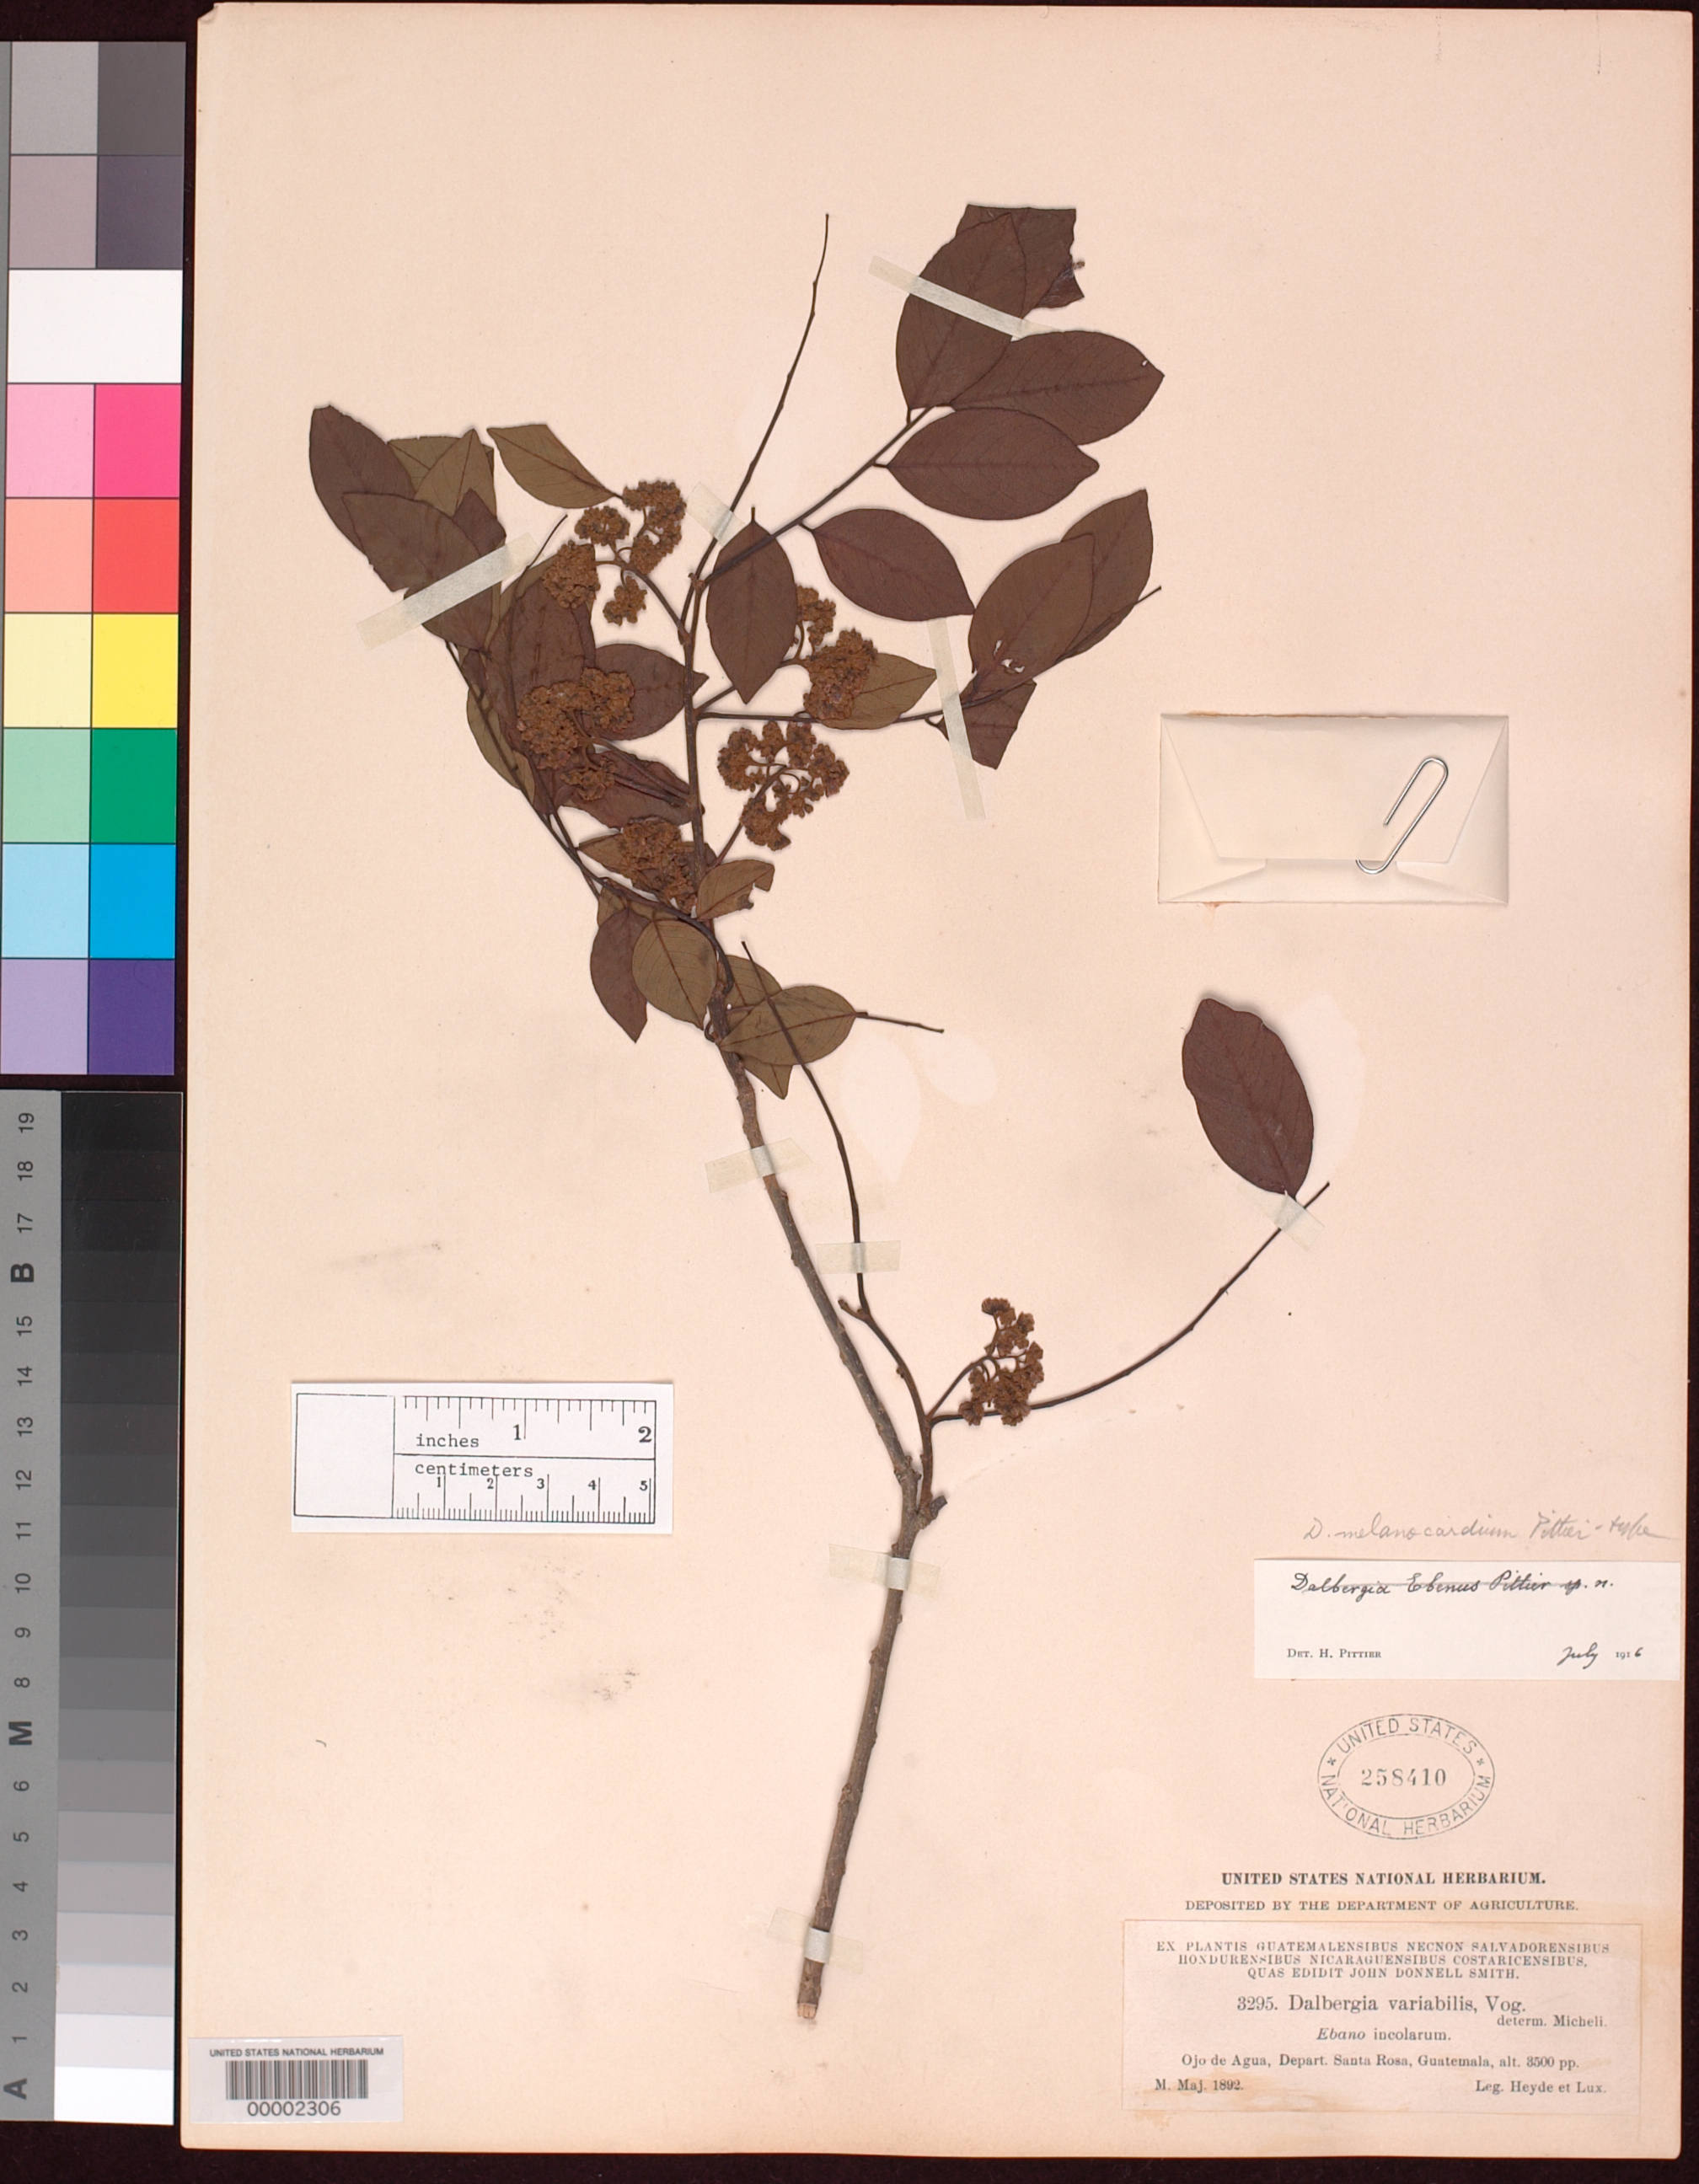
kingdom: Plantae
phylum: Tracheophyta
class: Magnoliopsida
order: Fabales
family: Fabaceae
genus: Dalbergia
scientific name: Dalbergia melanocardium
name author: Pittier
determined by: Linares, J. L., (MEXICO)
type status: Holotype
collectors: E. T. Heyde & E. Lux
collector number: J.D.S. 3295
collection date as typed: May 1892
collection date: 1892-05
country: Guatemala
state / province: Santa Rosa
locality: Ojo de Agua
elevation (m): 900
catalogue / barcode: US 258410